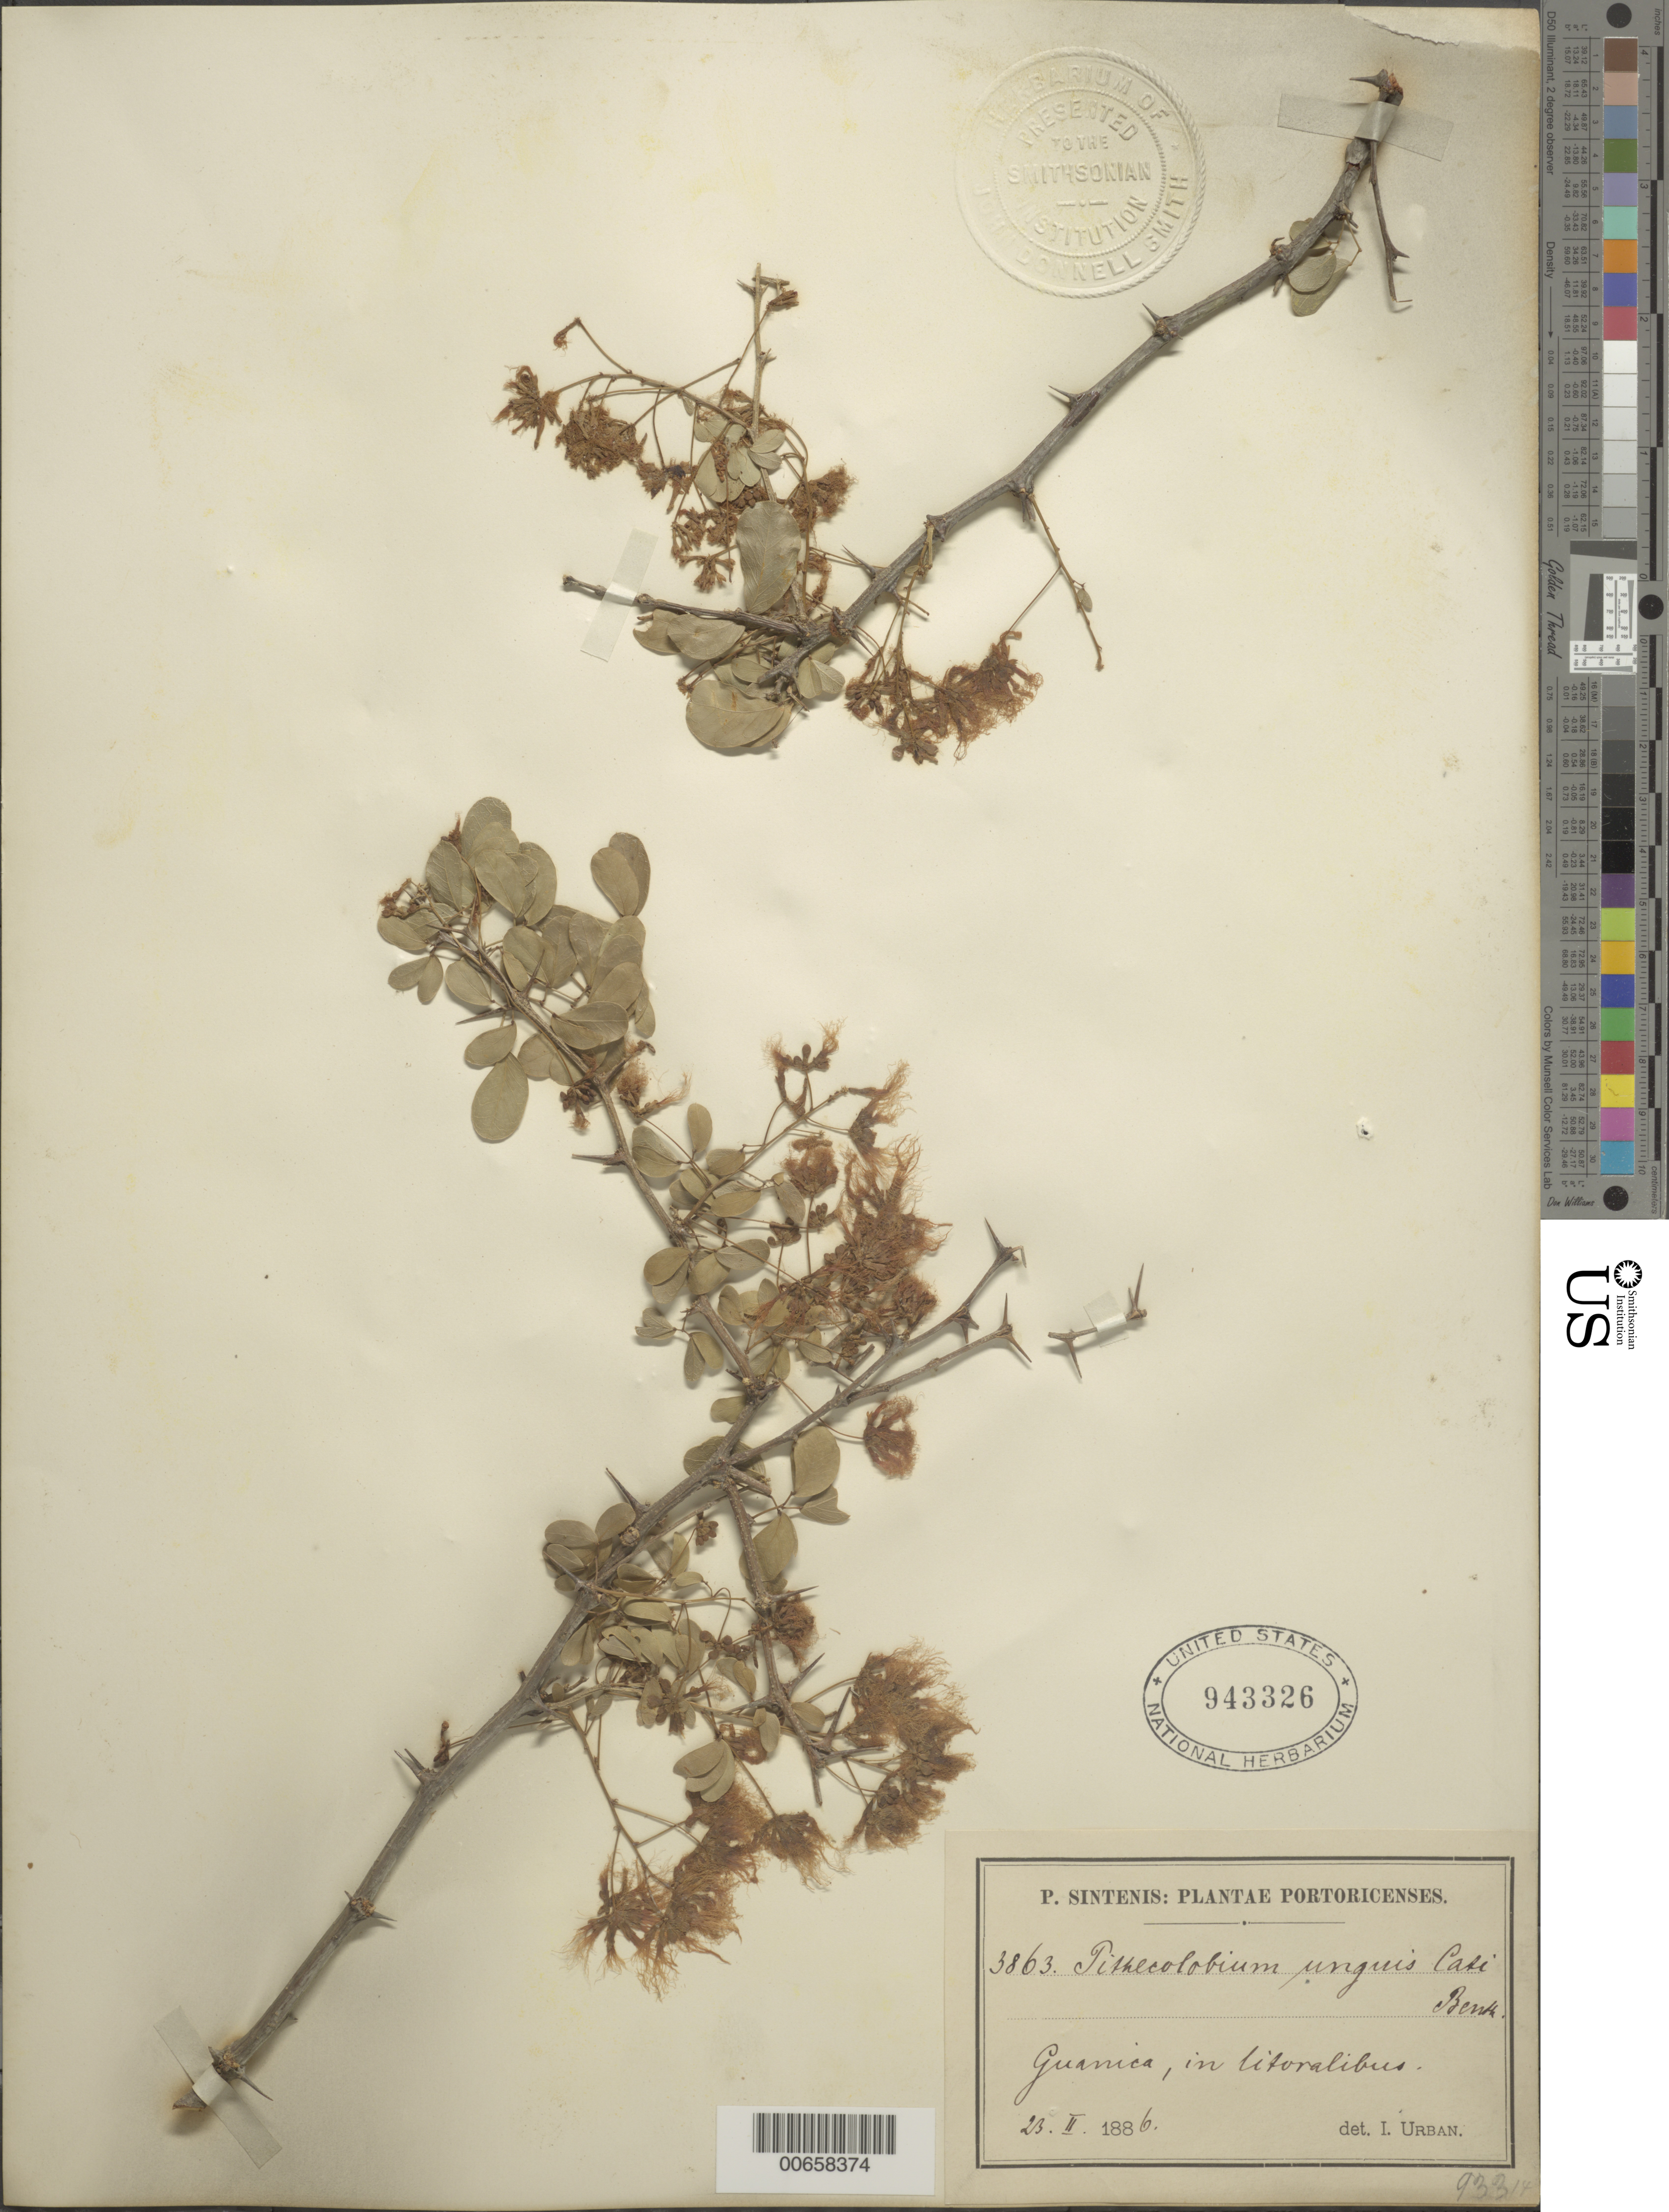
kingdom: Plantae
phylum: Tracheophyta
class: Magnoliopsida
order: Fabales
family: Fabaceae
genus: Pithecellobium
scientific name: Pithecellobium unguis-cati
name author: (L.) Benth.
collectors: P. Sintenis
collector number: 3863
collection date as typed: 23 Feb 1886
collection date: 1886-02-23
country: Puerto Rico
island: Greater Antilles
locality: Guanica, in litoralibus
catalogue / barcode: US 943326